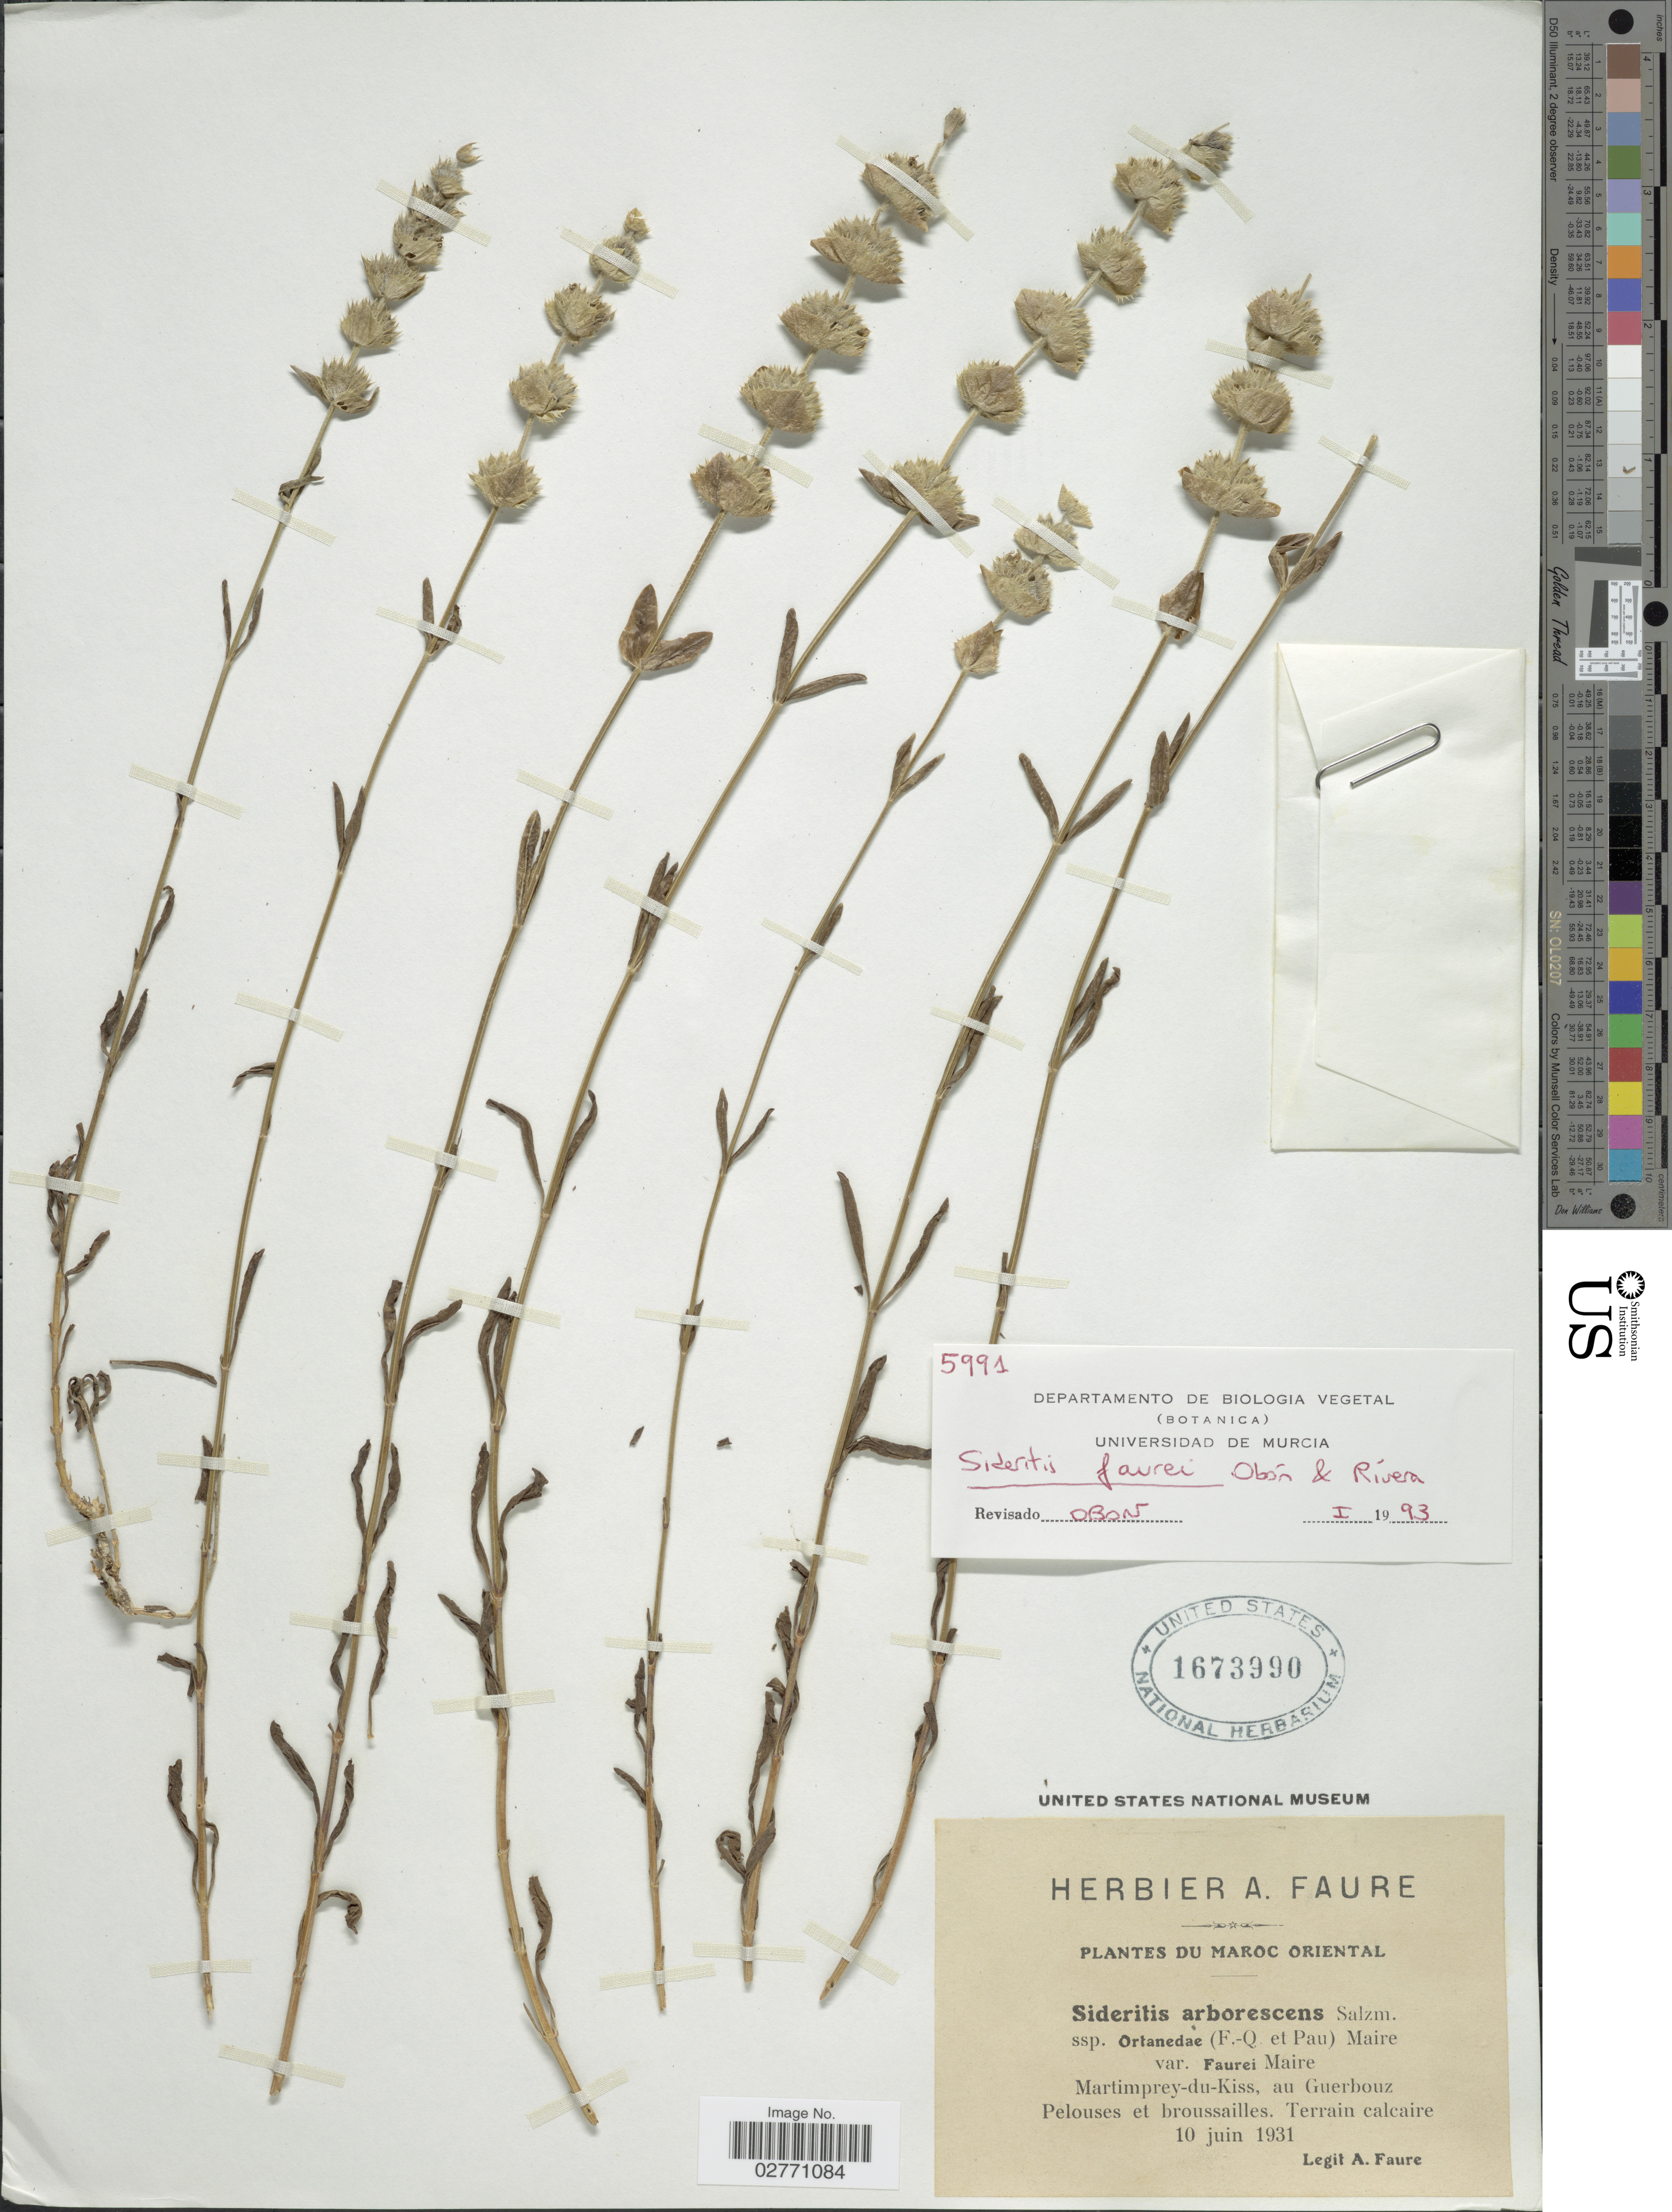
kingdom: Plantae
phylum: Tracheophyta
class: Magnoliopsida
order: Lamiales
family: Lamiaceae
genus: Sideritis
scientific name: Sideritis faurei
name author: Obón & D. Rivera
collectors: A. Faure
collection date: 1931-06-10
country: Morocco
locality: Maroc Oriental. Martimprey-du-Kiss, au Guerbouz.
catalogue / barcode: US 1673990